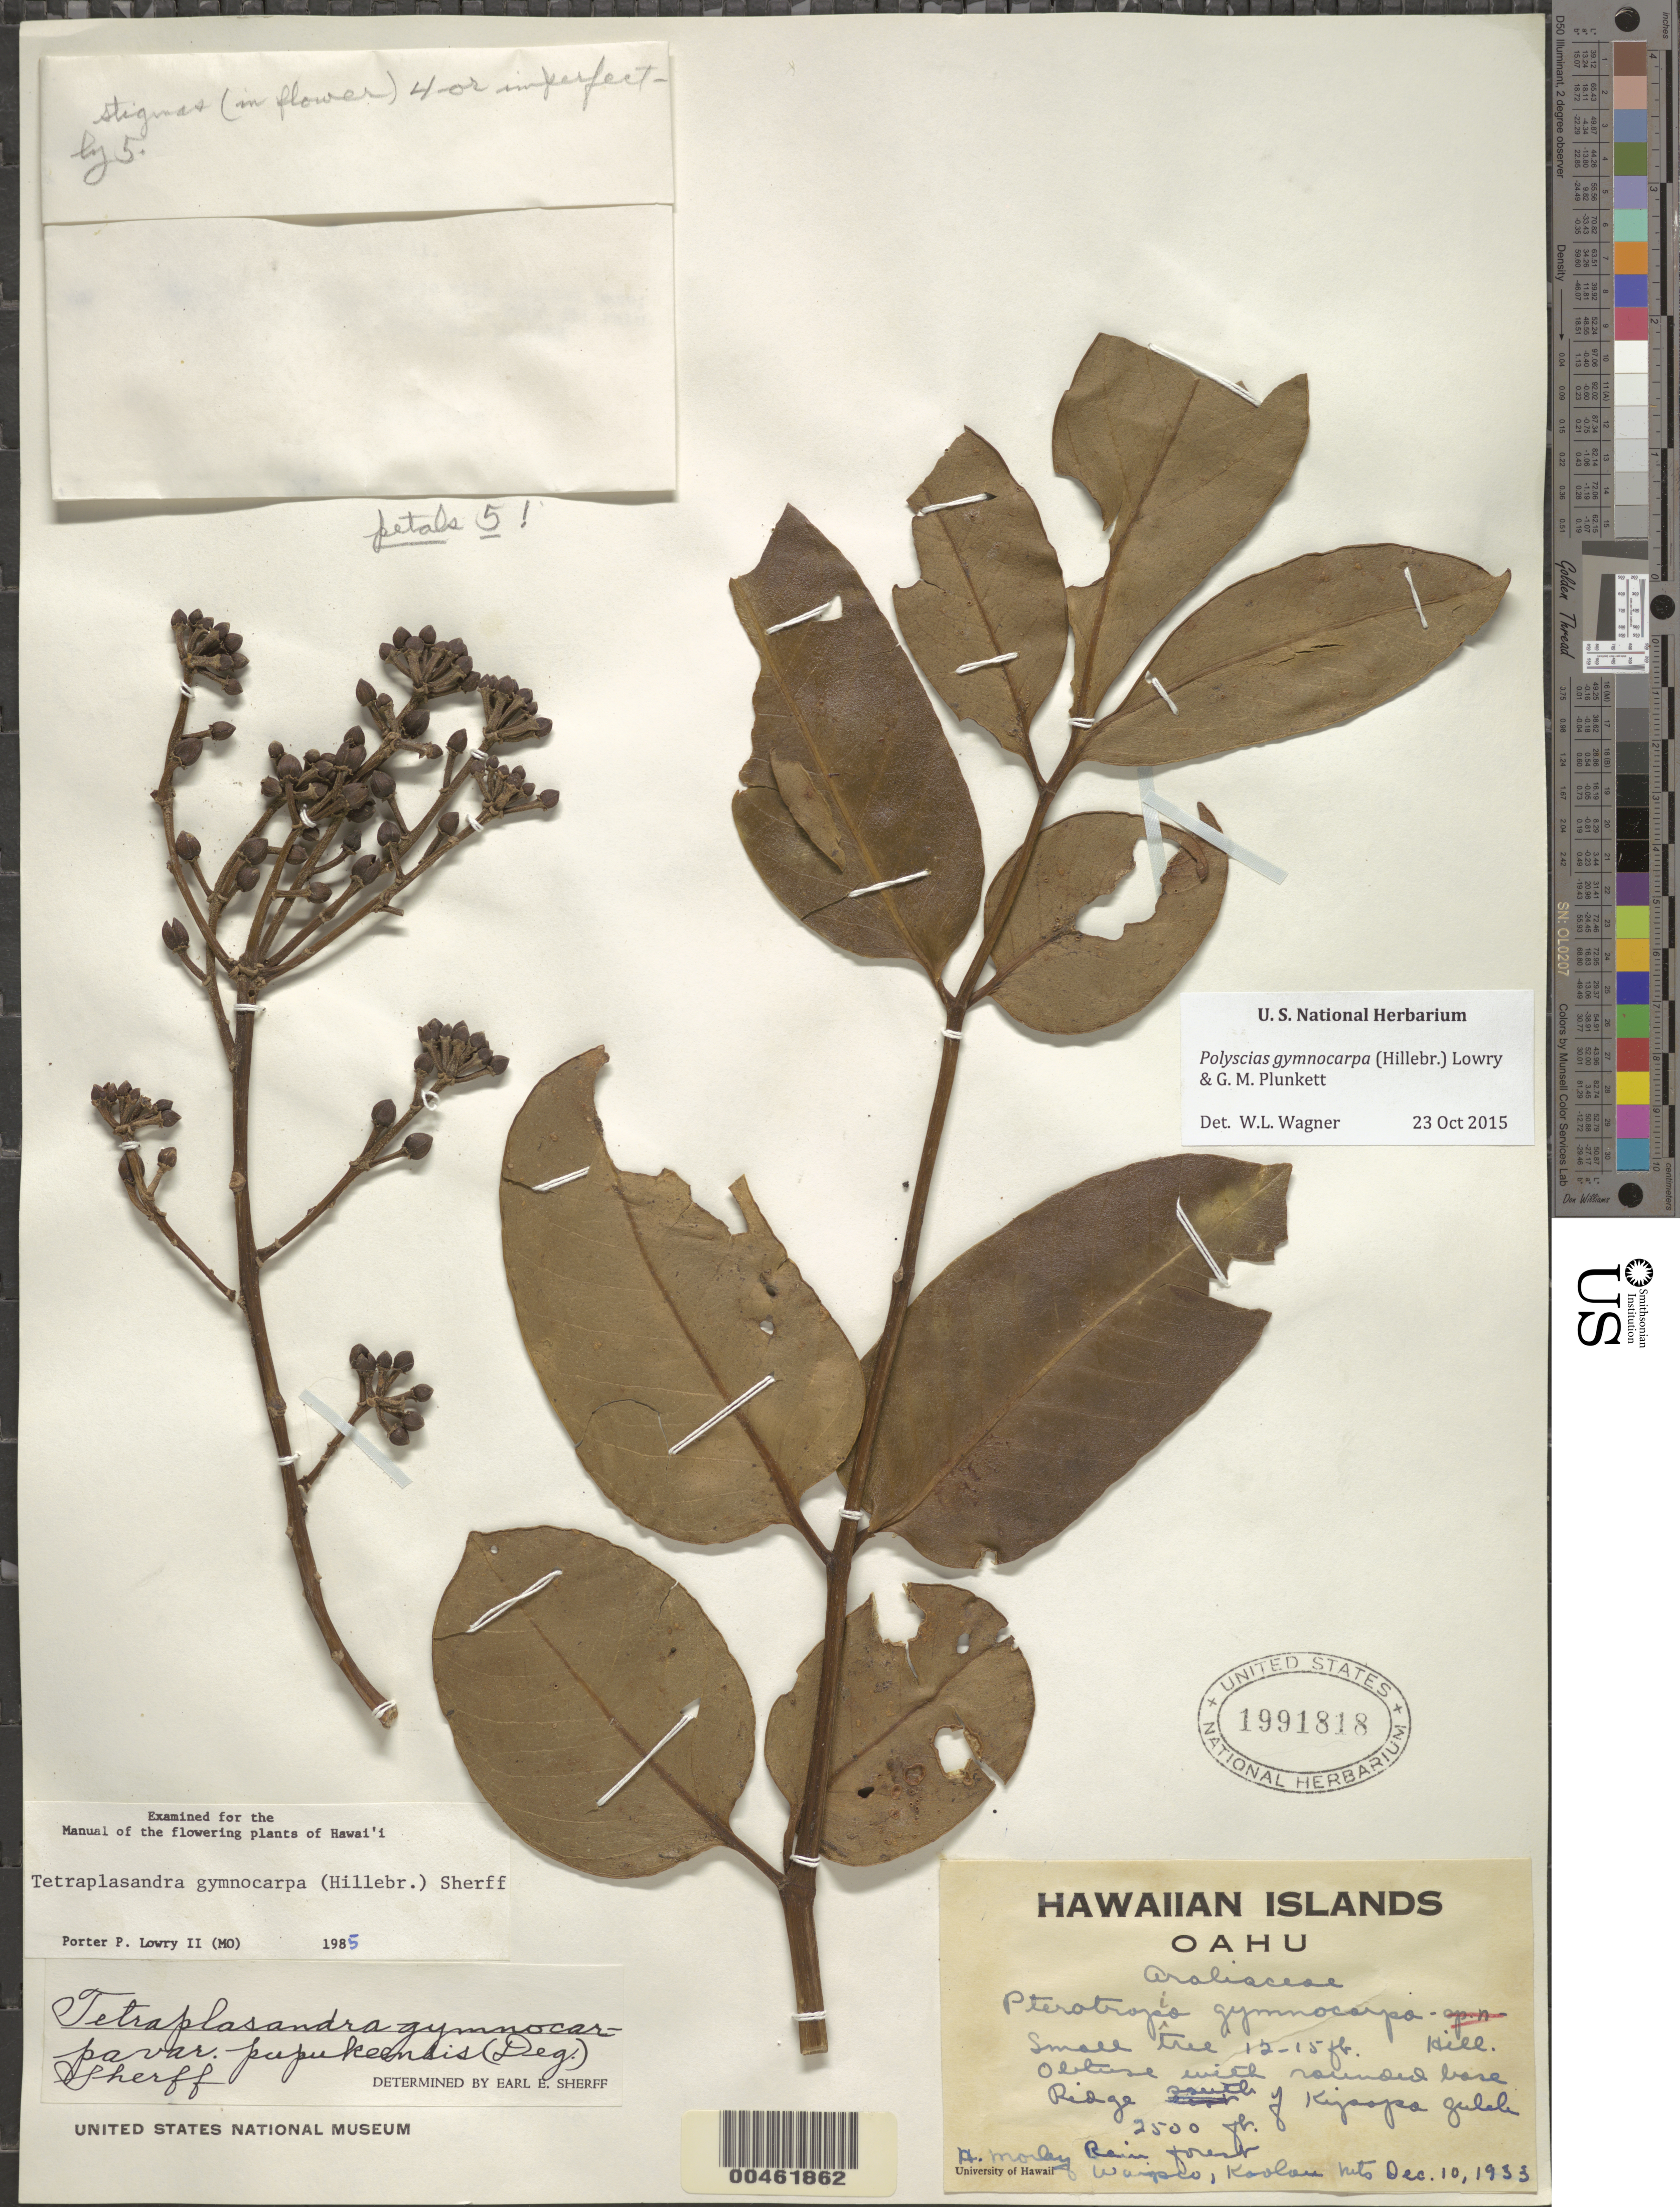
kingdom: Plantae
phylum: Tracheophyta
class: Magnoliopsida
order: Apiales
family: Araliaceae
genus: Polyscias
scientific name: Polyscias gymnocarpa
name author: (Hillebr.) Lowry & G. M. Plunkett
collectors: H. Morley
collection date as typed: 10 Dec 1933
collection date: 1933-12-10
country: United States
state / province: Hawaii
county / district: Honolulu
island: Oahu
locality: Ridge south of Kipapa Gulch, Waipio, Koolau Mountains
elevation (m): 762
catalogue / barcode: US 1991818